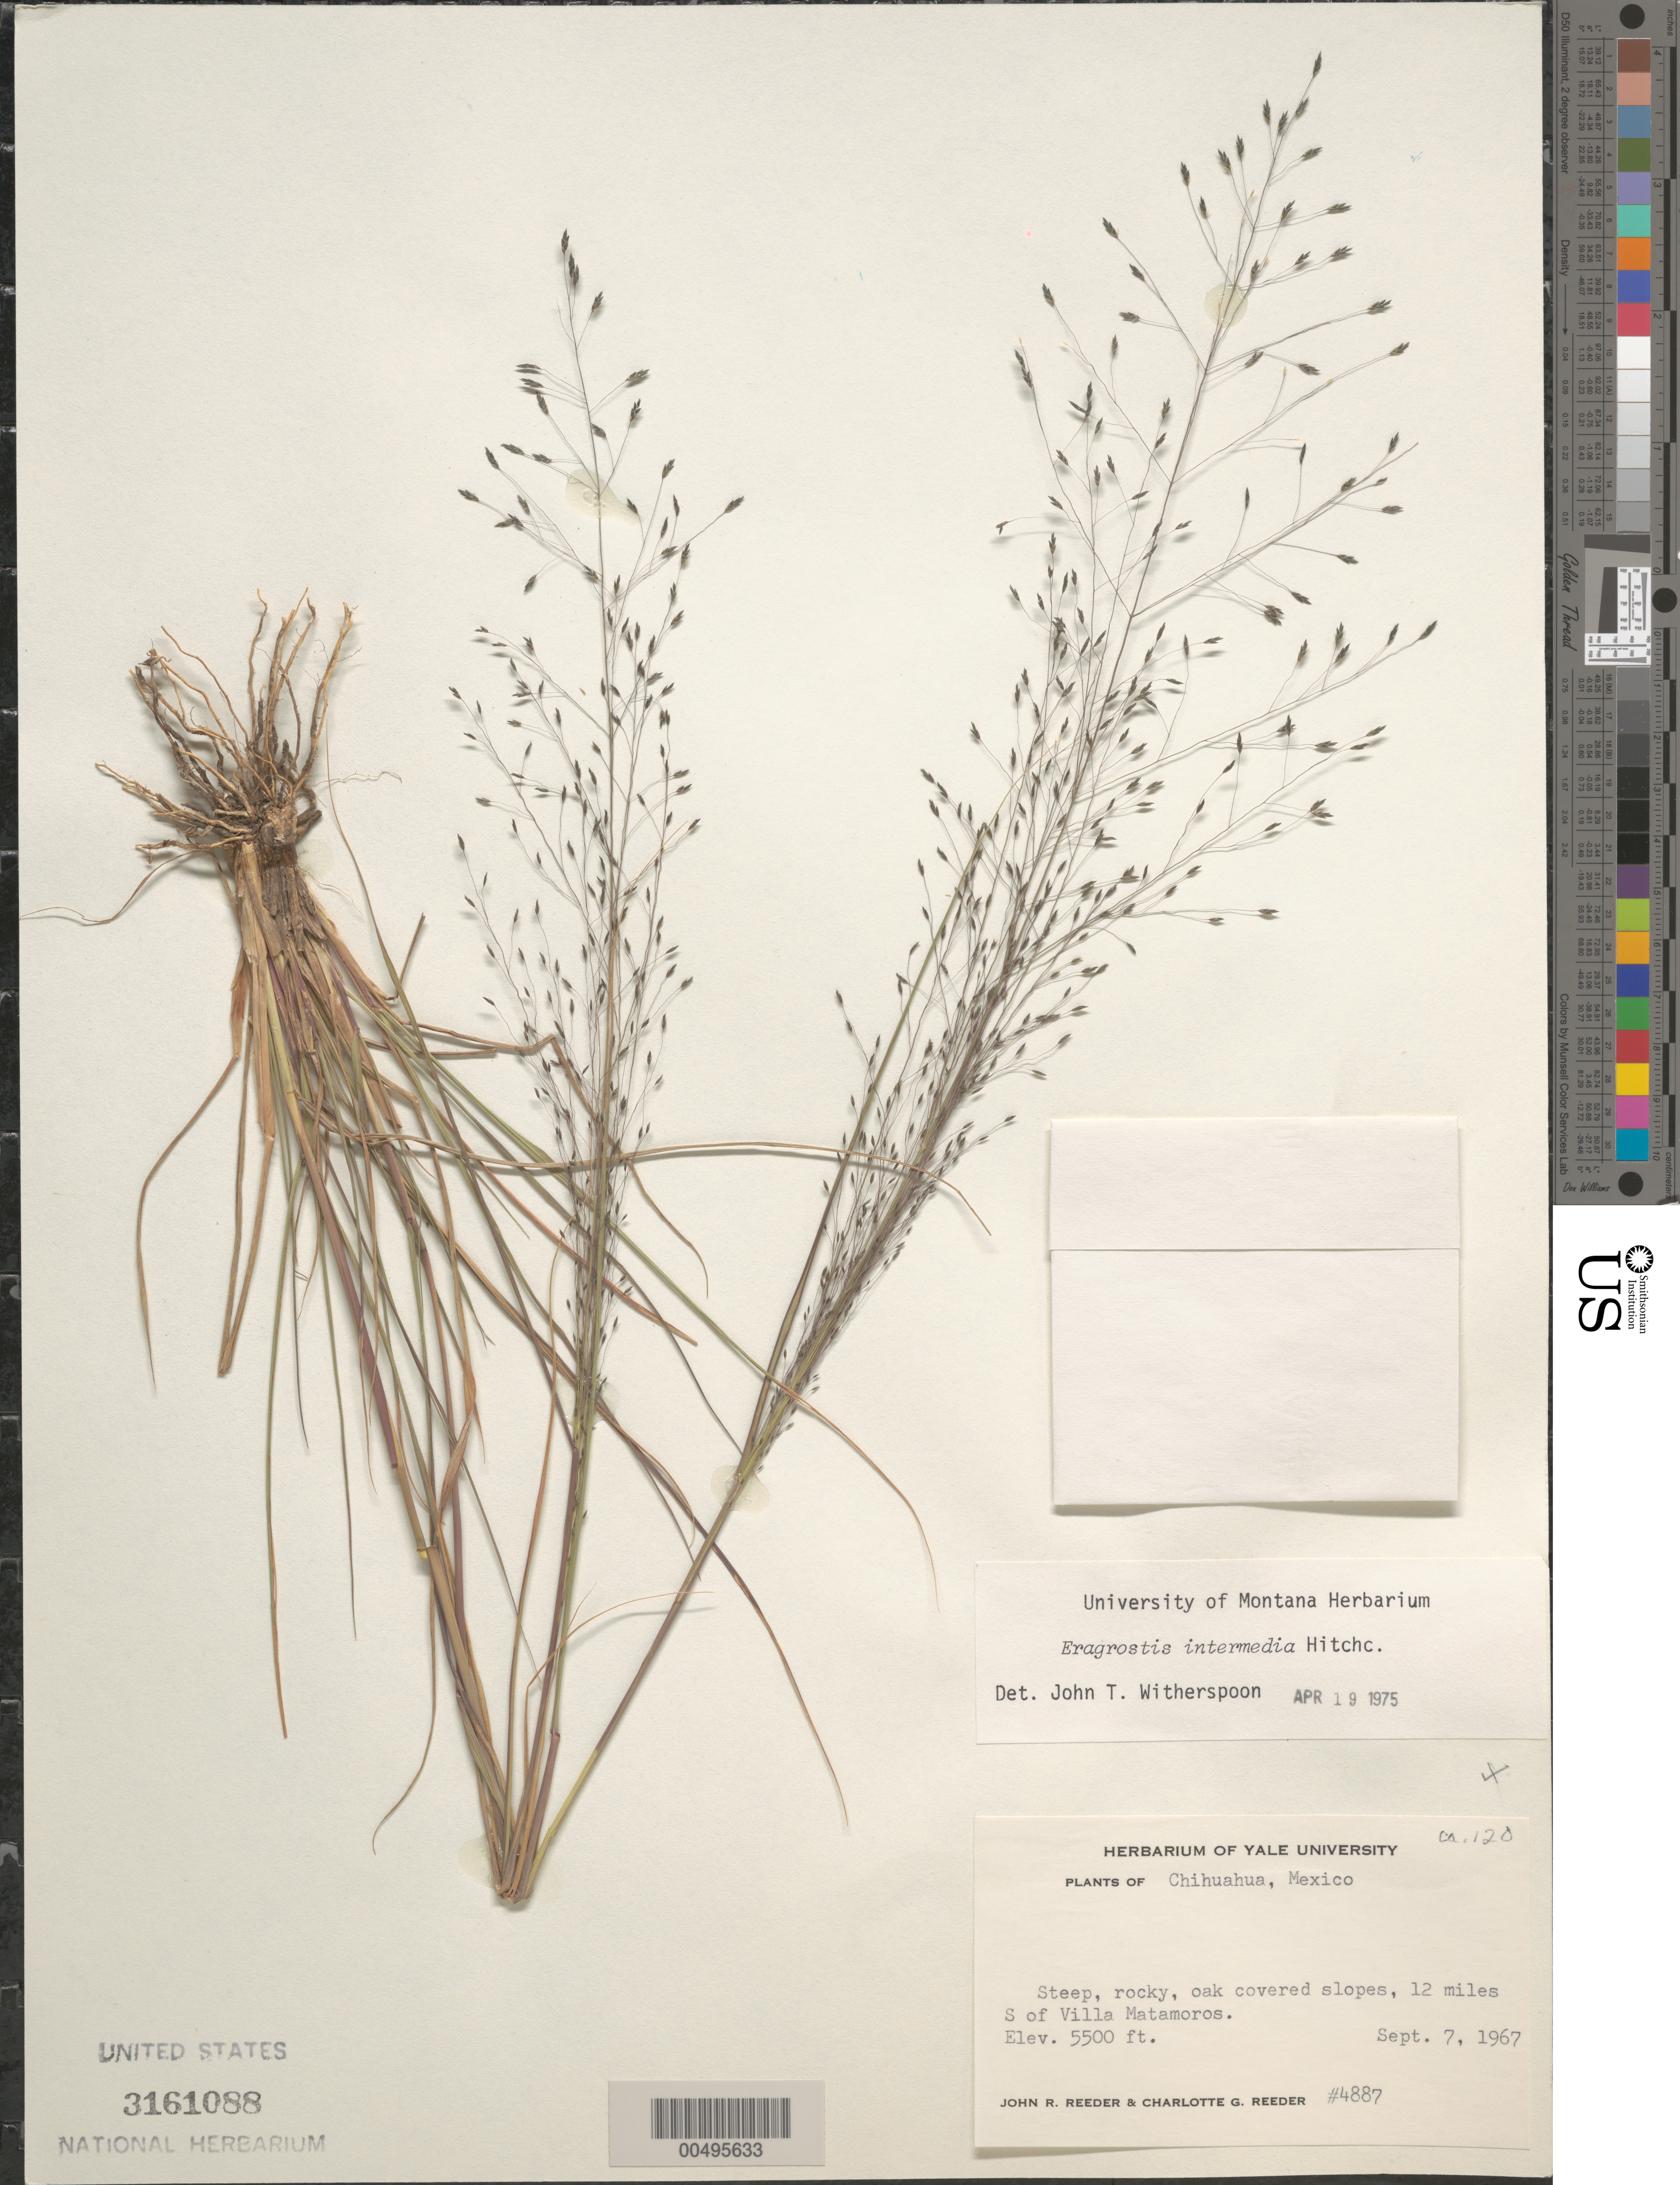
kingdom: Plantae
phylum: Tracheophyta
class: Liliopsida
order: Poales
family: Poaceae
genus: Eragrostis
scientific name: Eragrostis intermedia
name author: Hitchc.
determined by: Witherspoon, John T.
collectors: J. R. Reeder & C. G. Reeder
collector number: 4887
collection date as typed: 7 Sep 1967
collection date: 1967-09-07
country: Mexico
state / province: Chihuahua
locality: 12 mi S of Villa Matamoros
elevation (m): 1676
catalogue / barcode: US 3161088